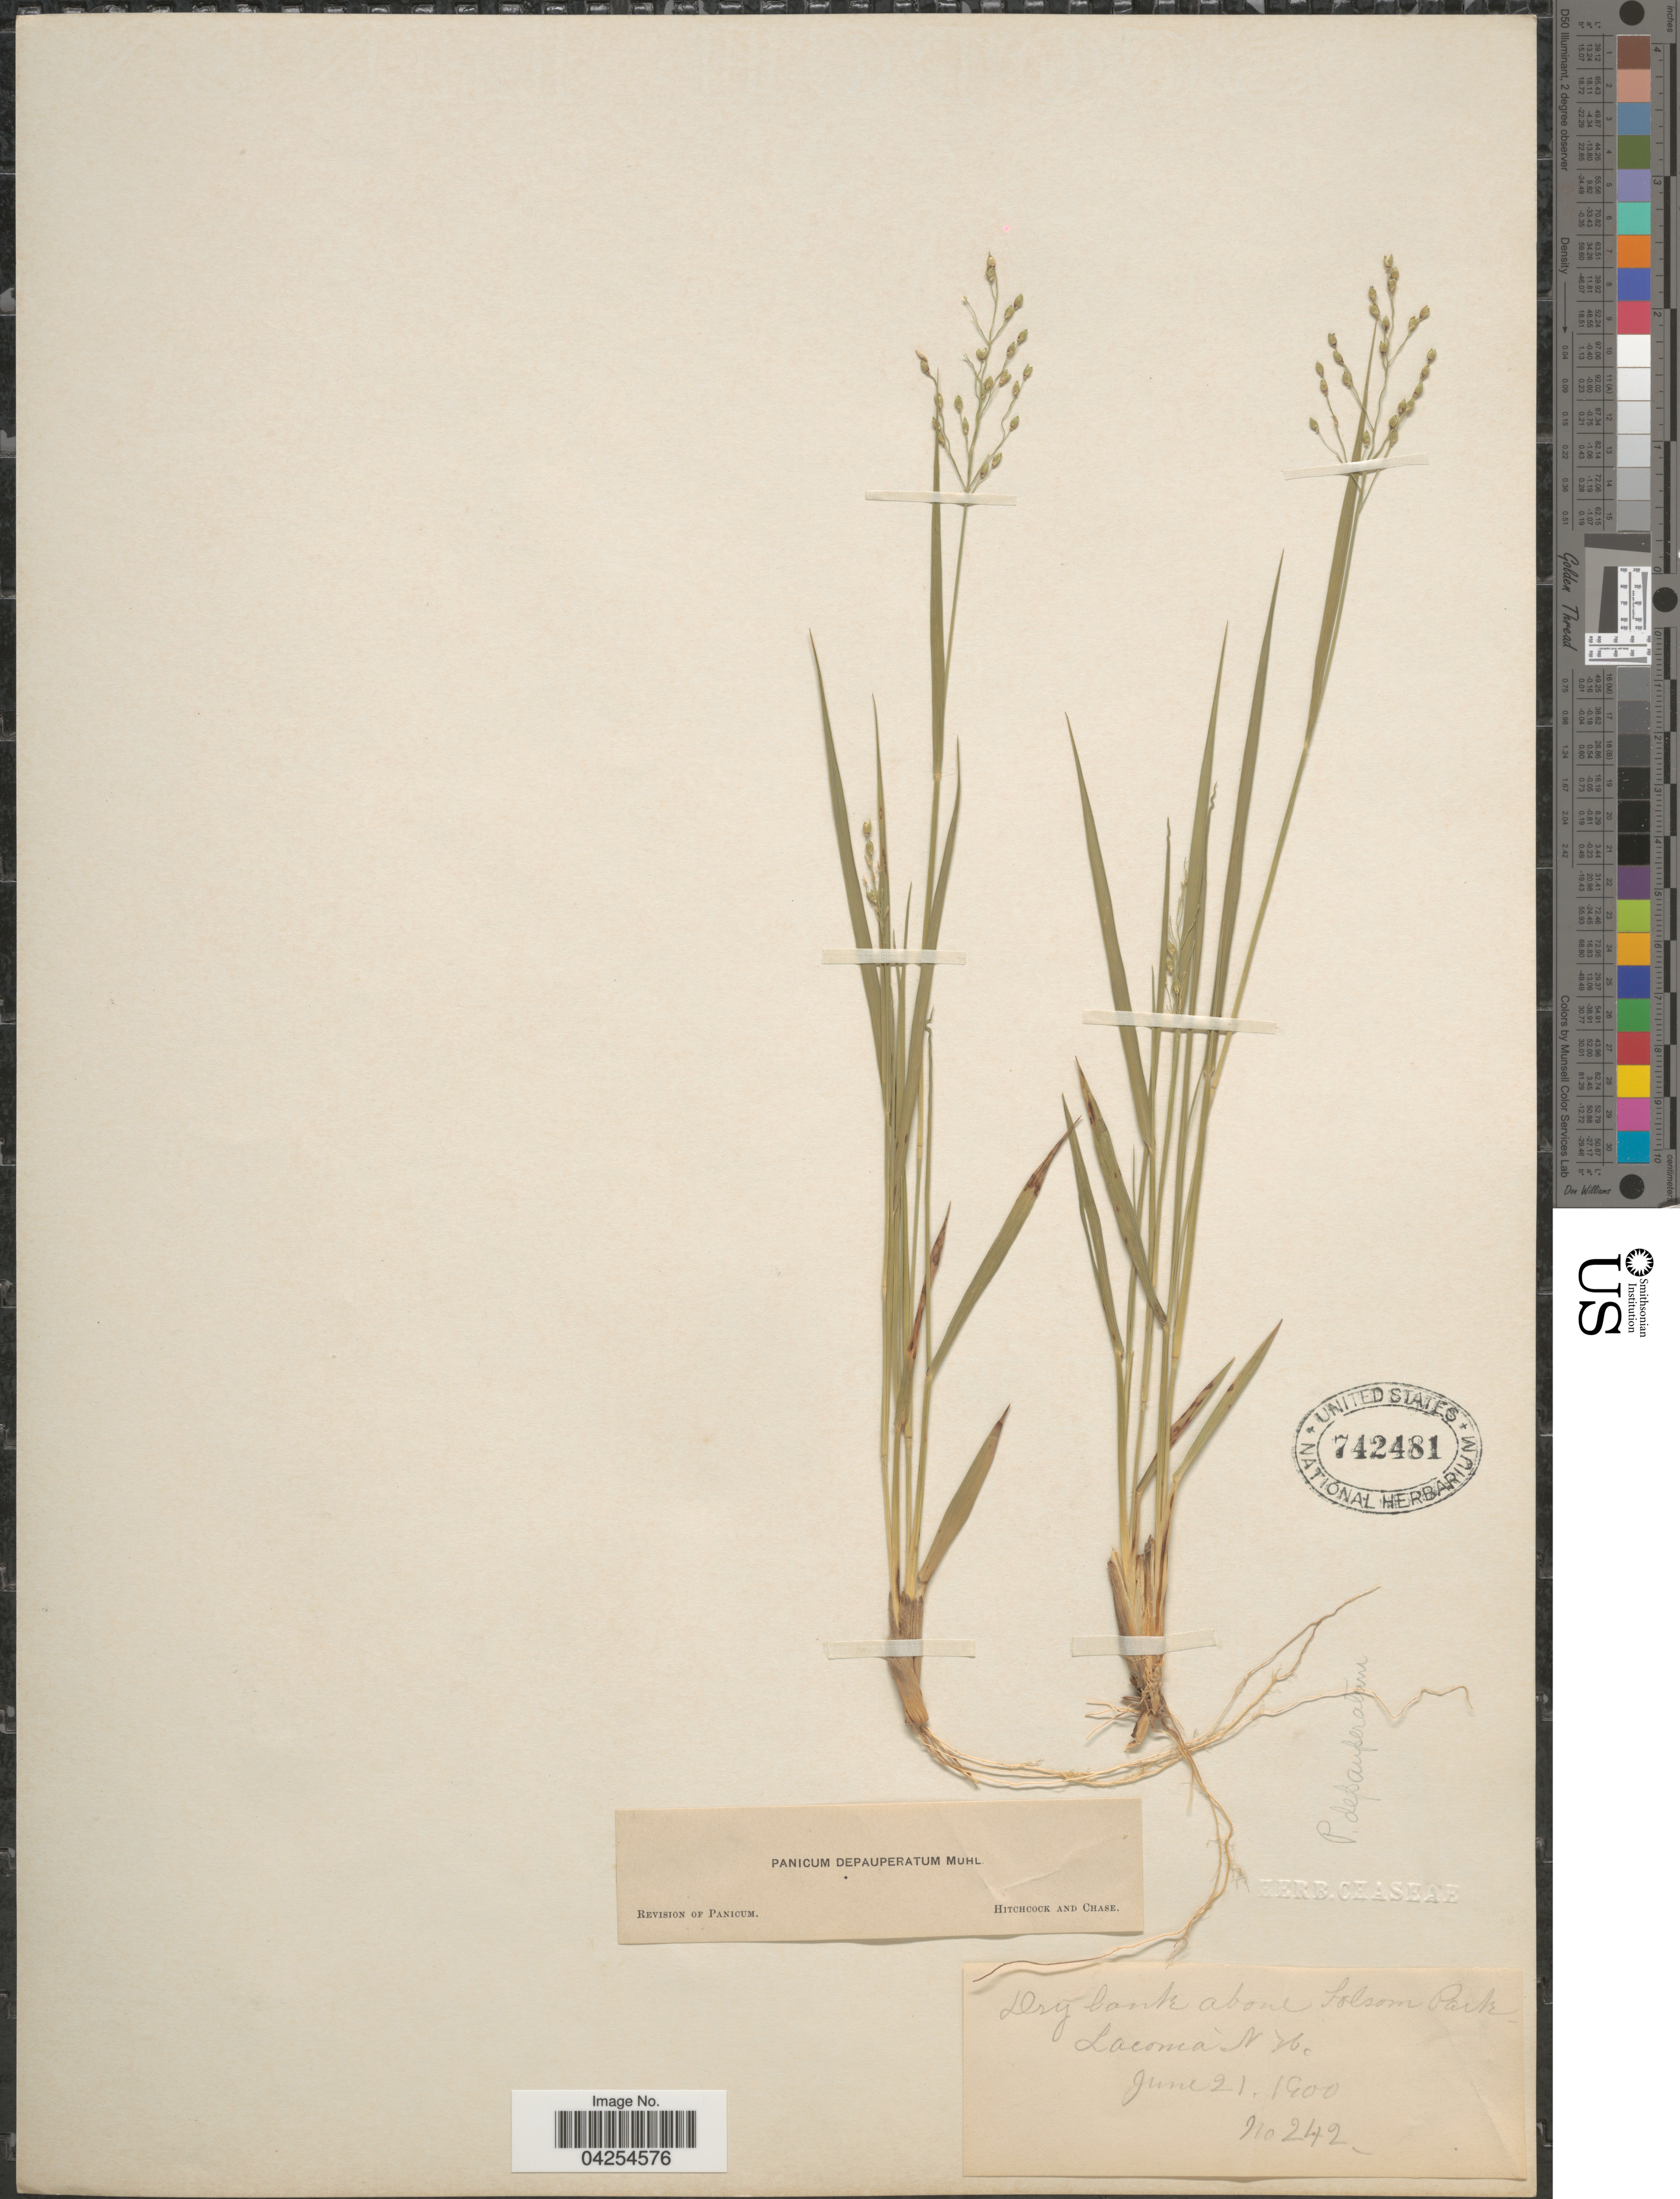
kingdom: Plantae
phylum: Tracheophyta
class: Liliopsida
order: Poales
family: Poaceae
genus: Dichanthelium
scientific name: Dichanthelium depauperatum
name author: (Muhl.) Gould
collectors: ex Herb. Chaseae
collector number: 242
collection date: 1900-06-21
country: United States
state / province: New Hampshire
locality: Dry banks above Folsom Park. Laconia.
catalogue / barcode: US 742481